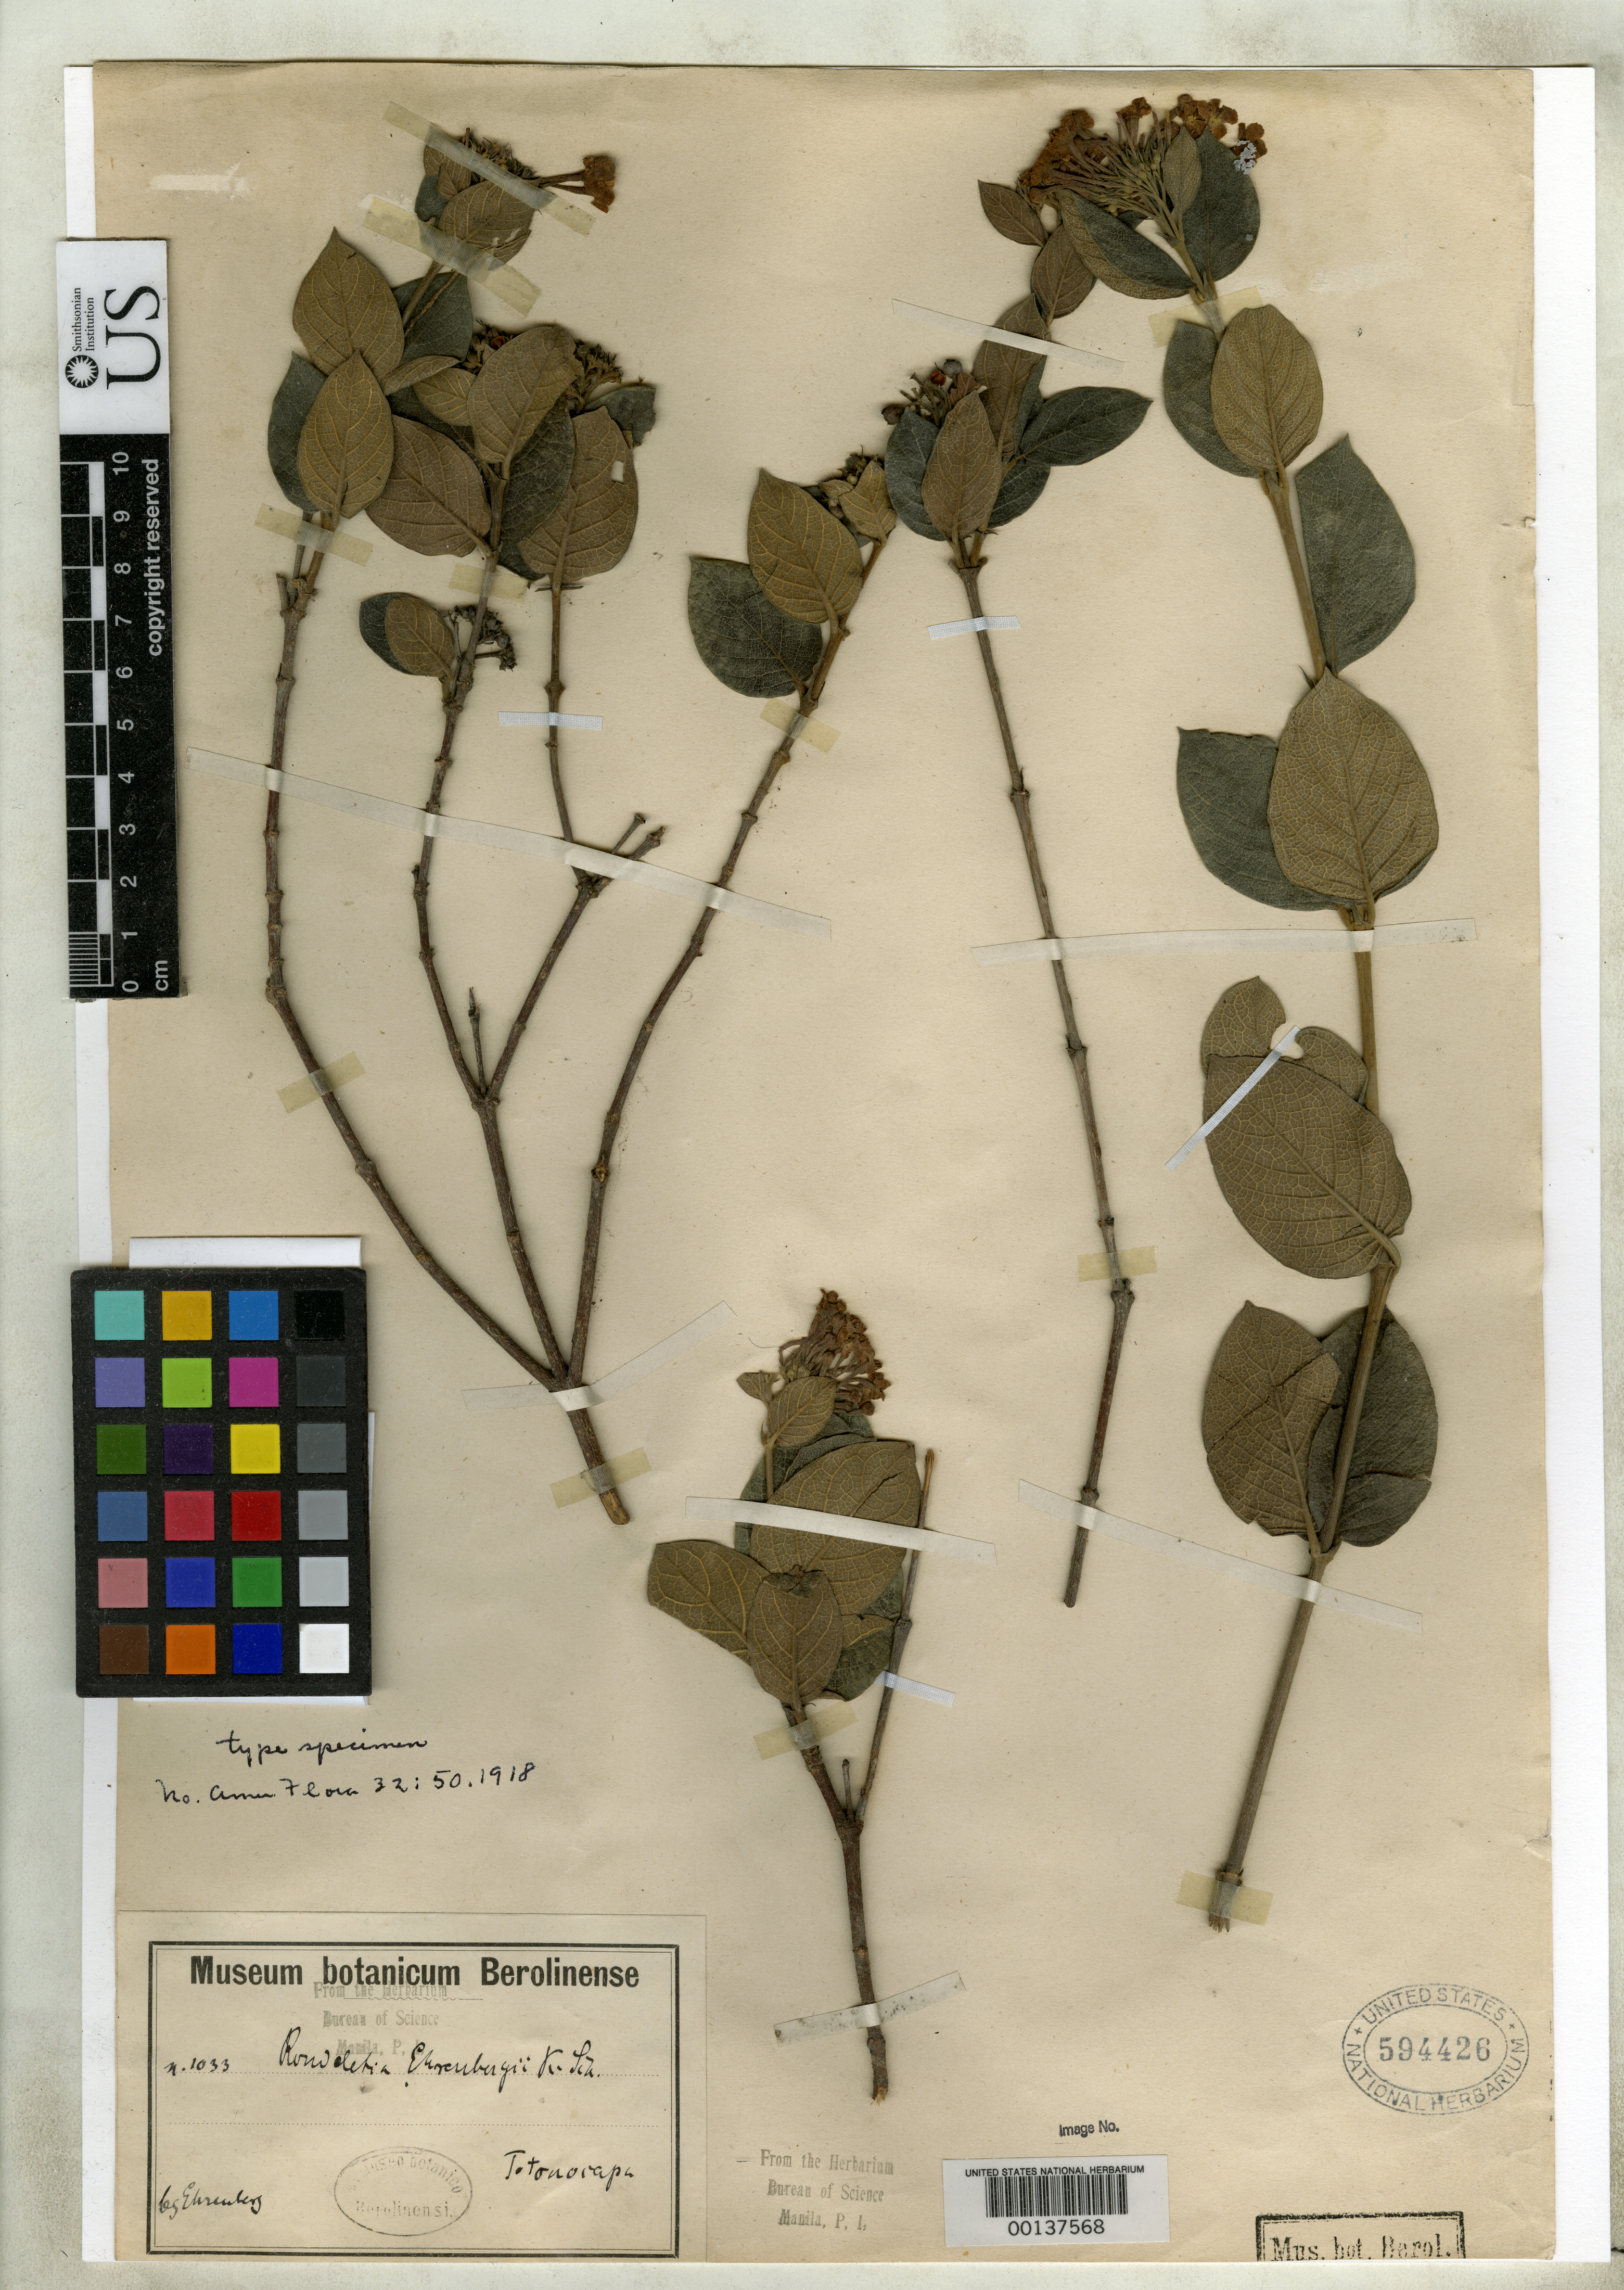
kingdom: Plantae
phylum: Tracheophyta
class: Magnoliopsida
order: Gentianales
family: Rubiaceae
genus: Rondeletia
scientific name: Rondeletia ehrenbergii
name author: K. Schum.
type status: Holotype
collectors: C. Ehrenberg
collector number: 1033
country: Mexico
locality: Totonocapan.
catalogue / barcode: US 594426